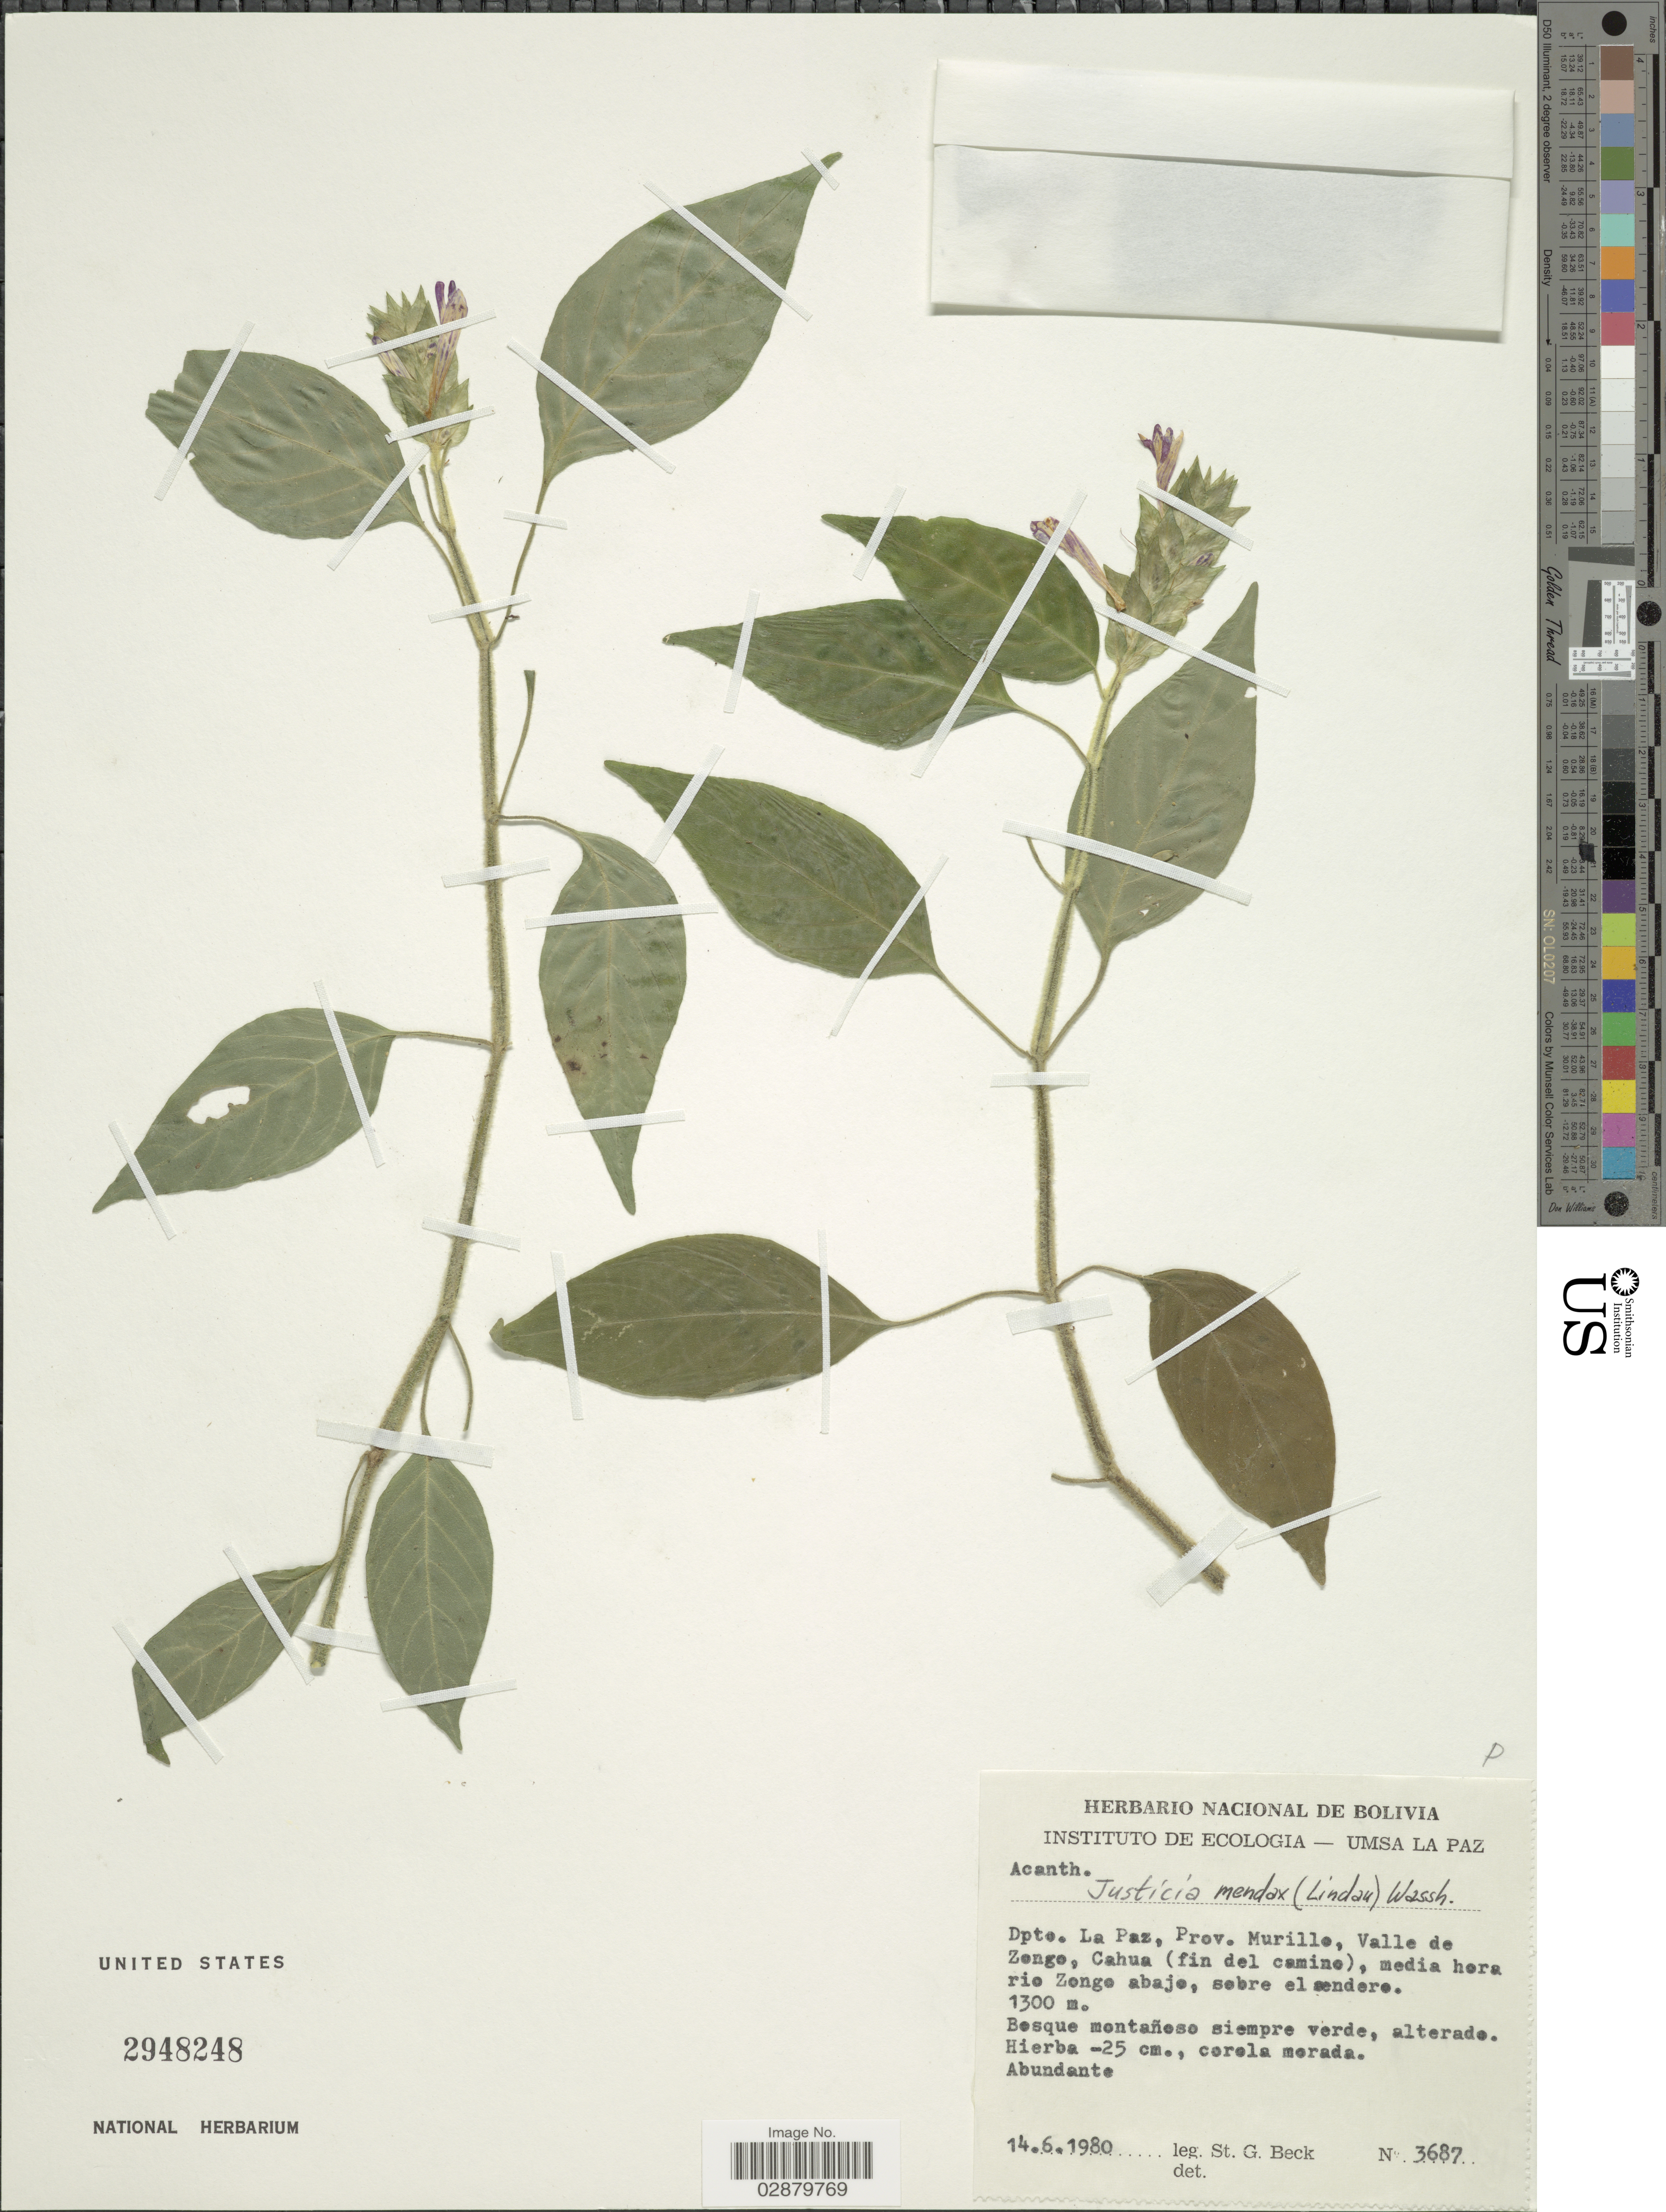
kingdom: Plantae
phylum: Tracheophyta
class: Magnoliopsida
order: Lamiales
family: Acanthaceae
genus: Jacobinia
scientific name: Jacobinia mendax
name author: Lindau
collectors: S. G. Beck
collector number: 3687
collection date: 1980-06-14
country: Bolivia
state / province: La Paz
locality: Dpto. La Paz, Prov. Murillo, Valle de Zongo, Cahua (fin del camino), media hore rio Zongo abajo, sobre el sendero.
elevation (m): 1300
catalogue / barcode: US 2948248